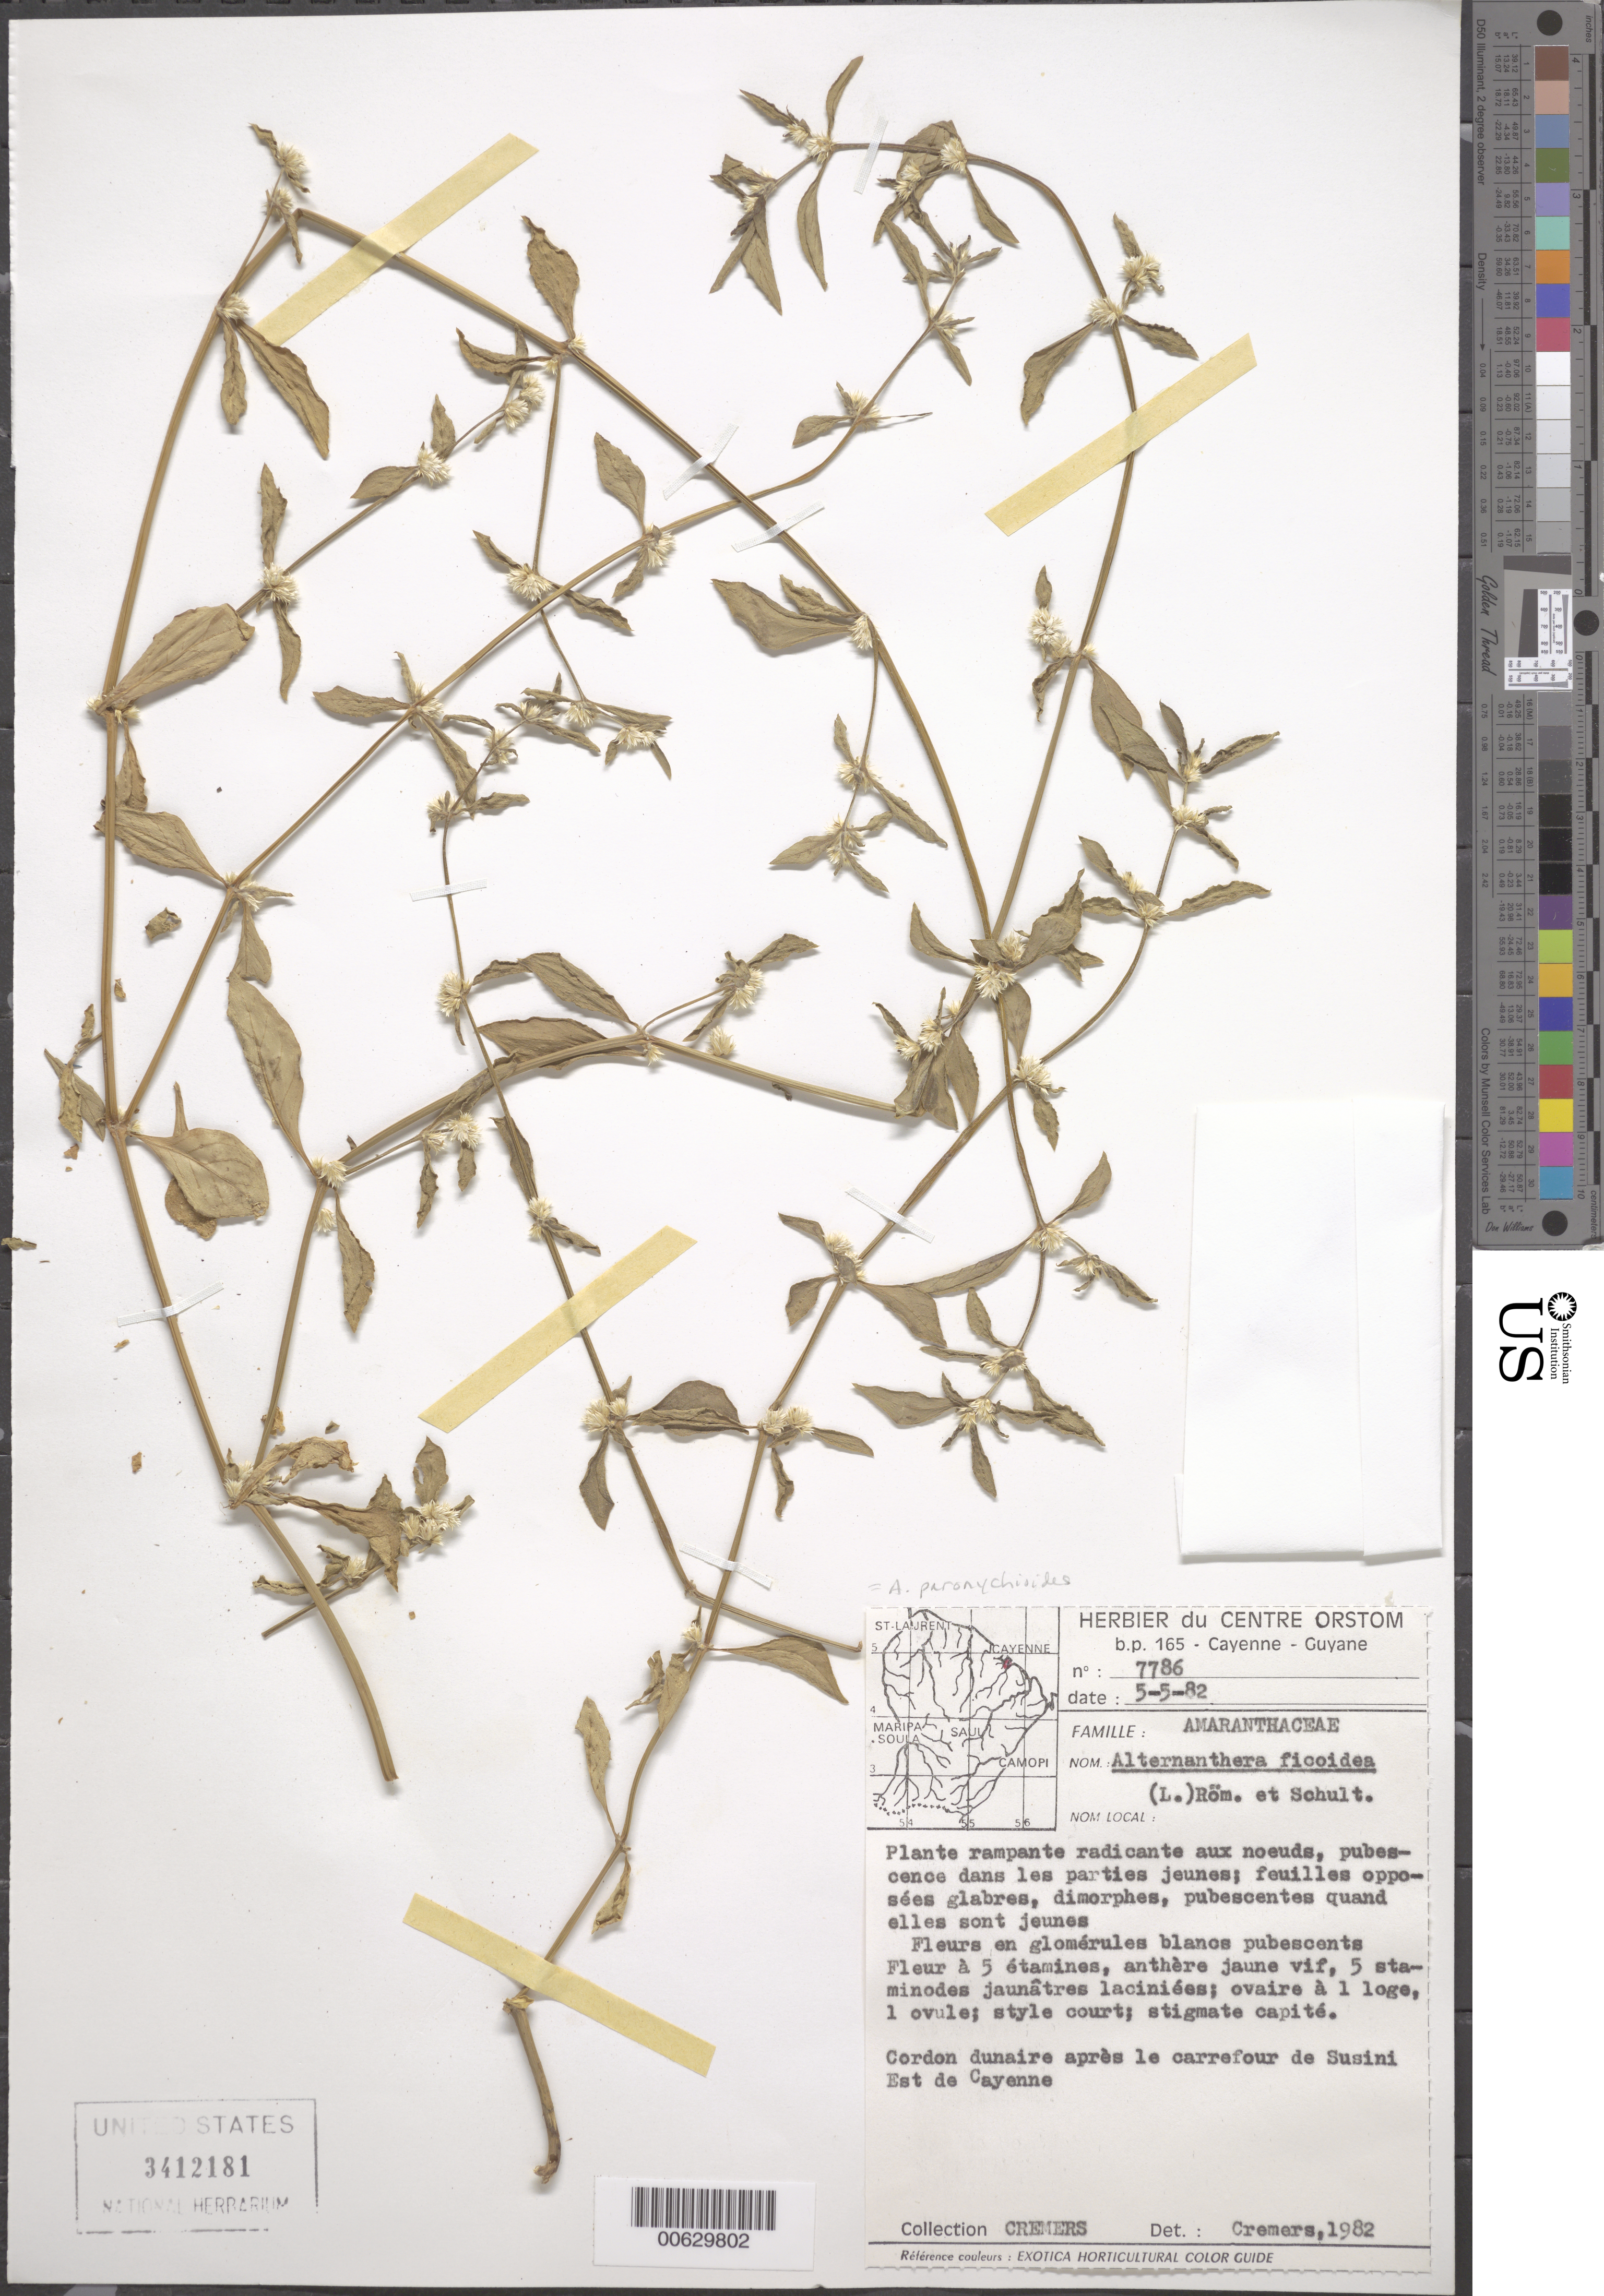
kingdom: Plantae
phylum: Tracheophyta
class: Magnoliopsida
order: Caryophyllales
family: Amaranthaceae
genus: Alternanthera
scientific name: Alternanthera paronychioides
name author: A. St.-Hil.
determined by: Cremers, Georges A.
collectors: G. Cremers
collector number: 7786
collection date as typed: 5-May-82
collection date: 1982-05-05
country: French Guiana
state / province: Cayenne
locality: Cayenne, E of, road to Susini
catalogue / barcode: US 3412181